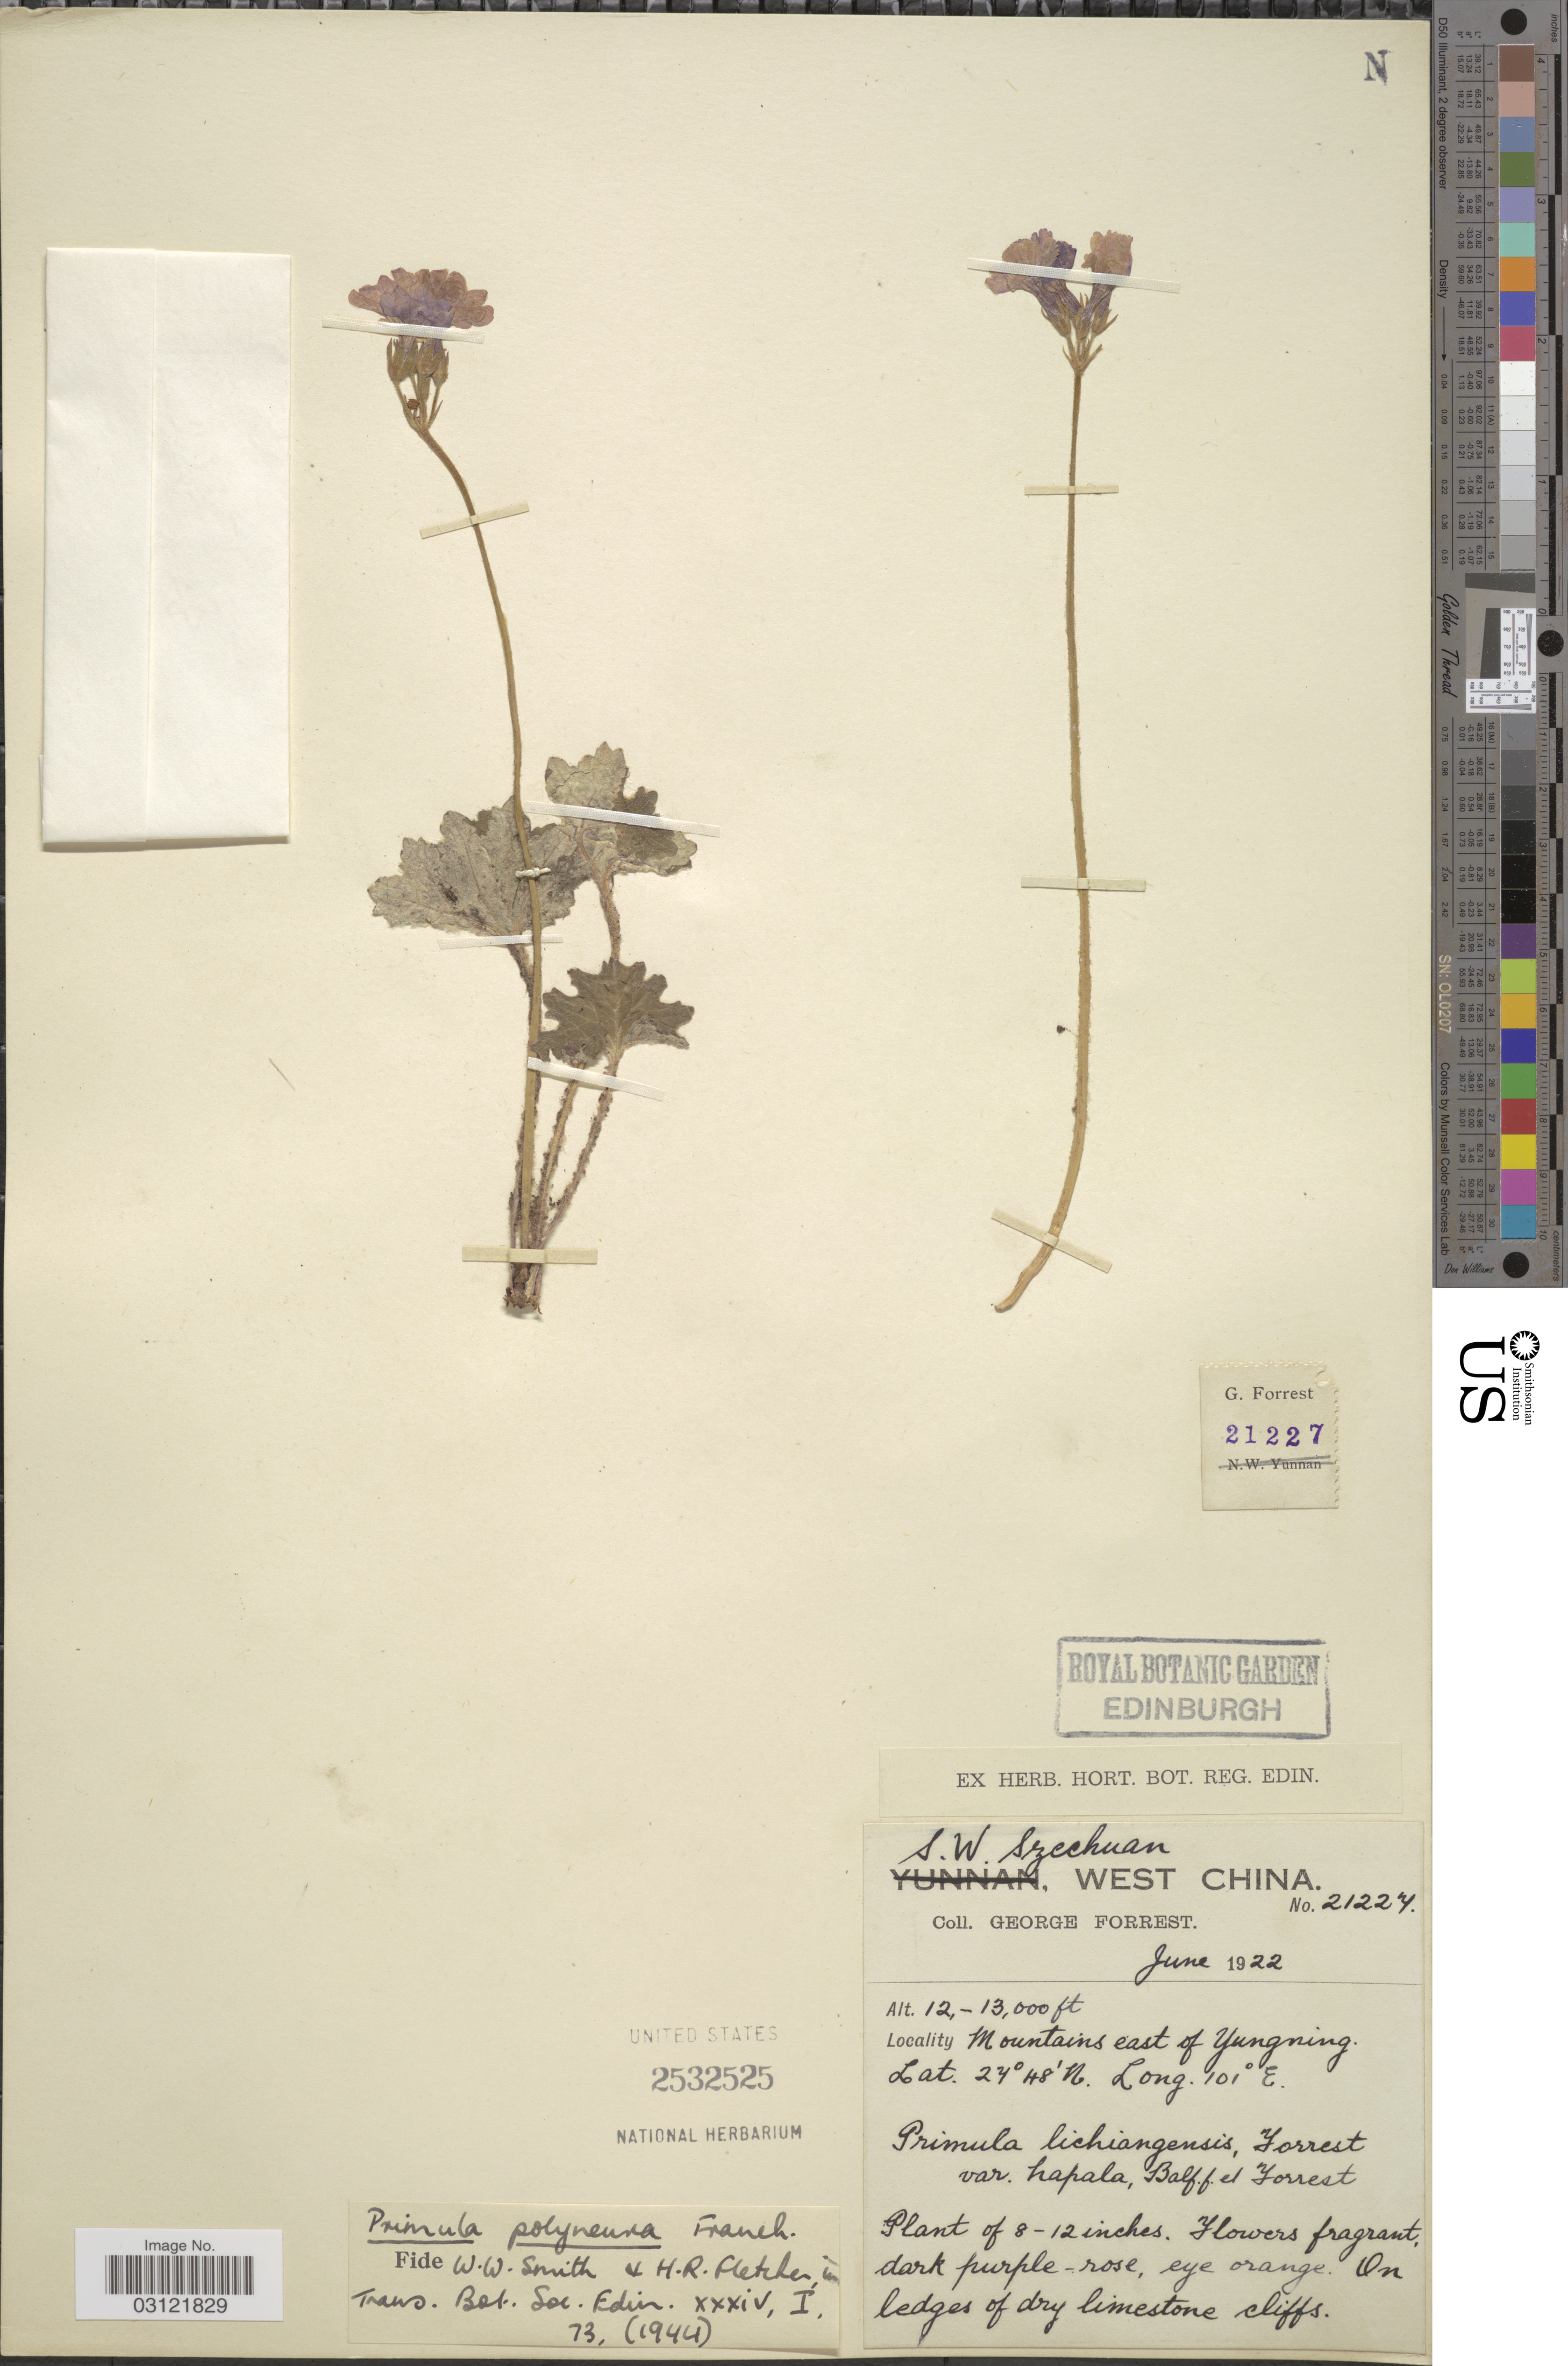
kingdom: Plantae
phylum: Tracheophyta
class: Magnoliopsida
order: Ericales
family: Primulaceae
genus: Primula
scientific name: Primula polyneura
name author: Franch.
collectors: G. Forrest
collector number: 21227*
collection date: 1922-06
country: China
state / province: Sichuan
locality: S.W. Szechuan, West China. Mountains east of Yungning.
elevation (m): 3658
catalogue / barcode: US 2532525